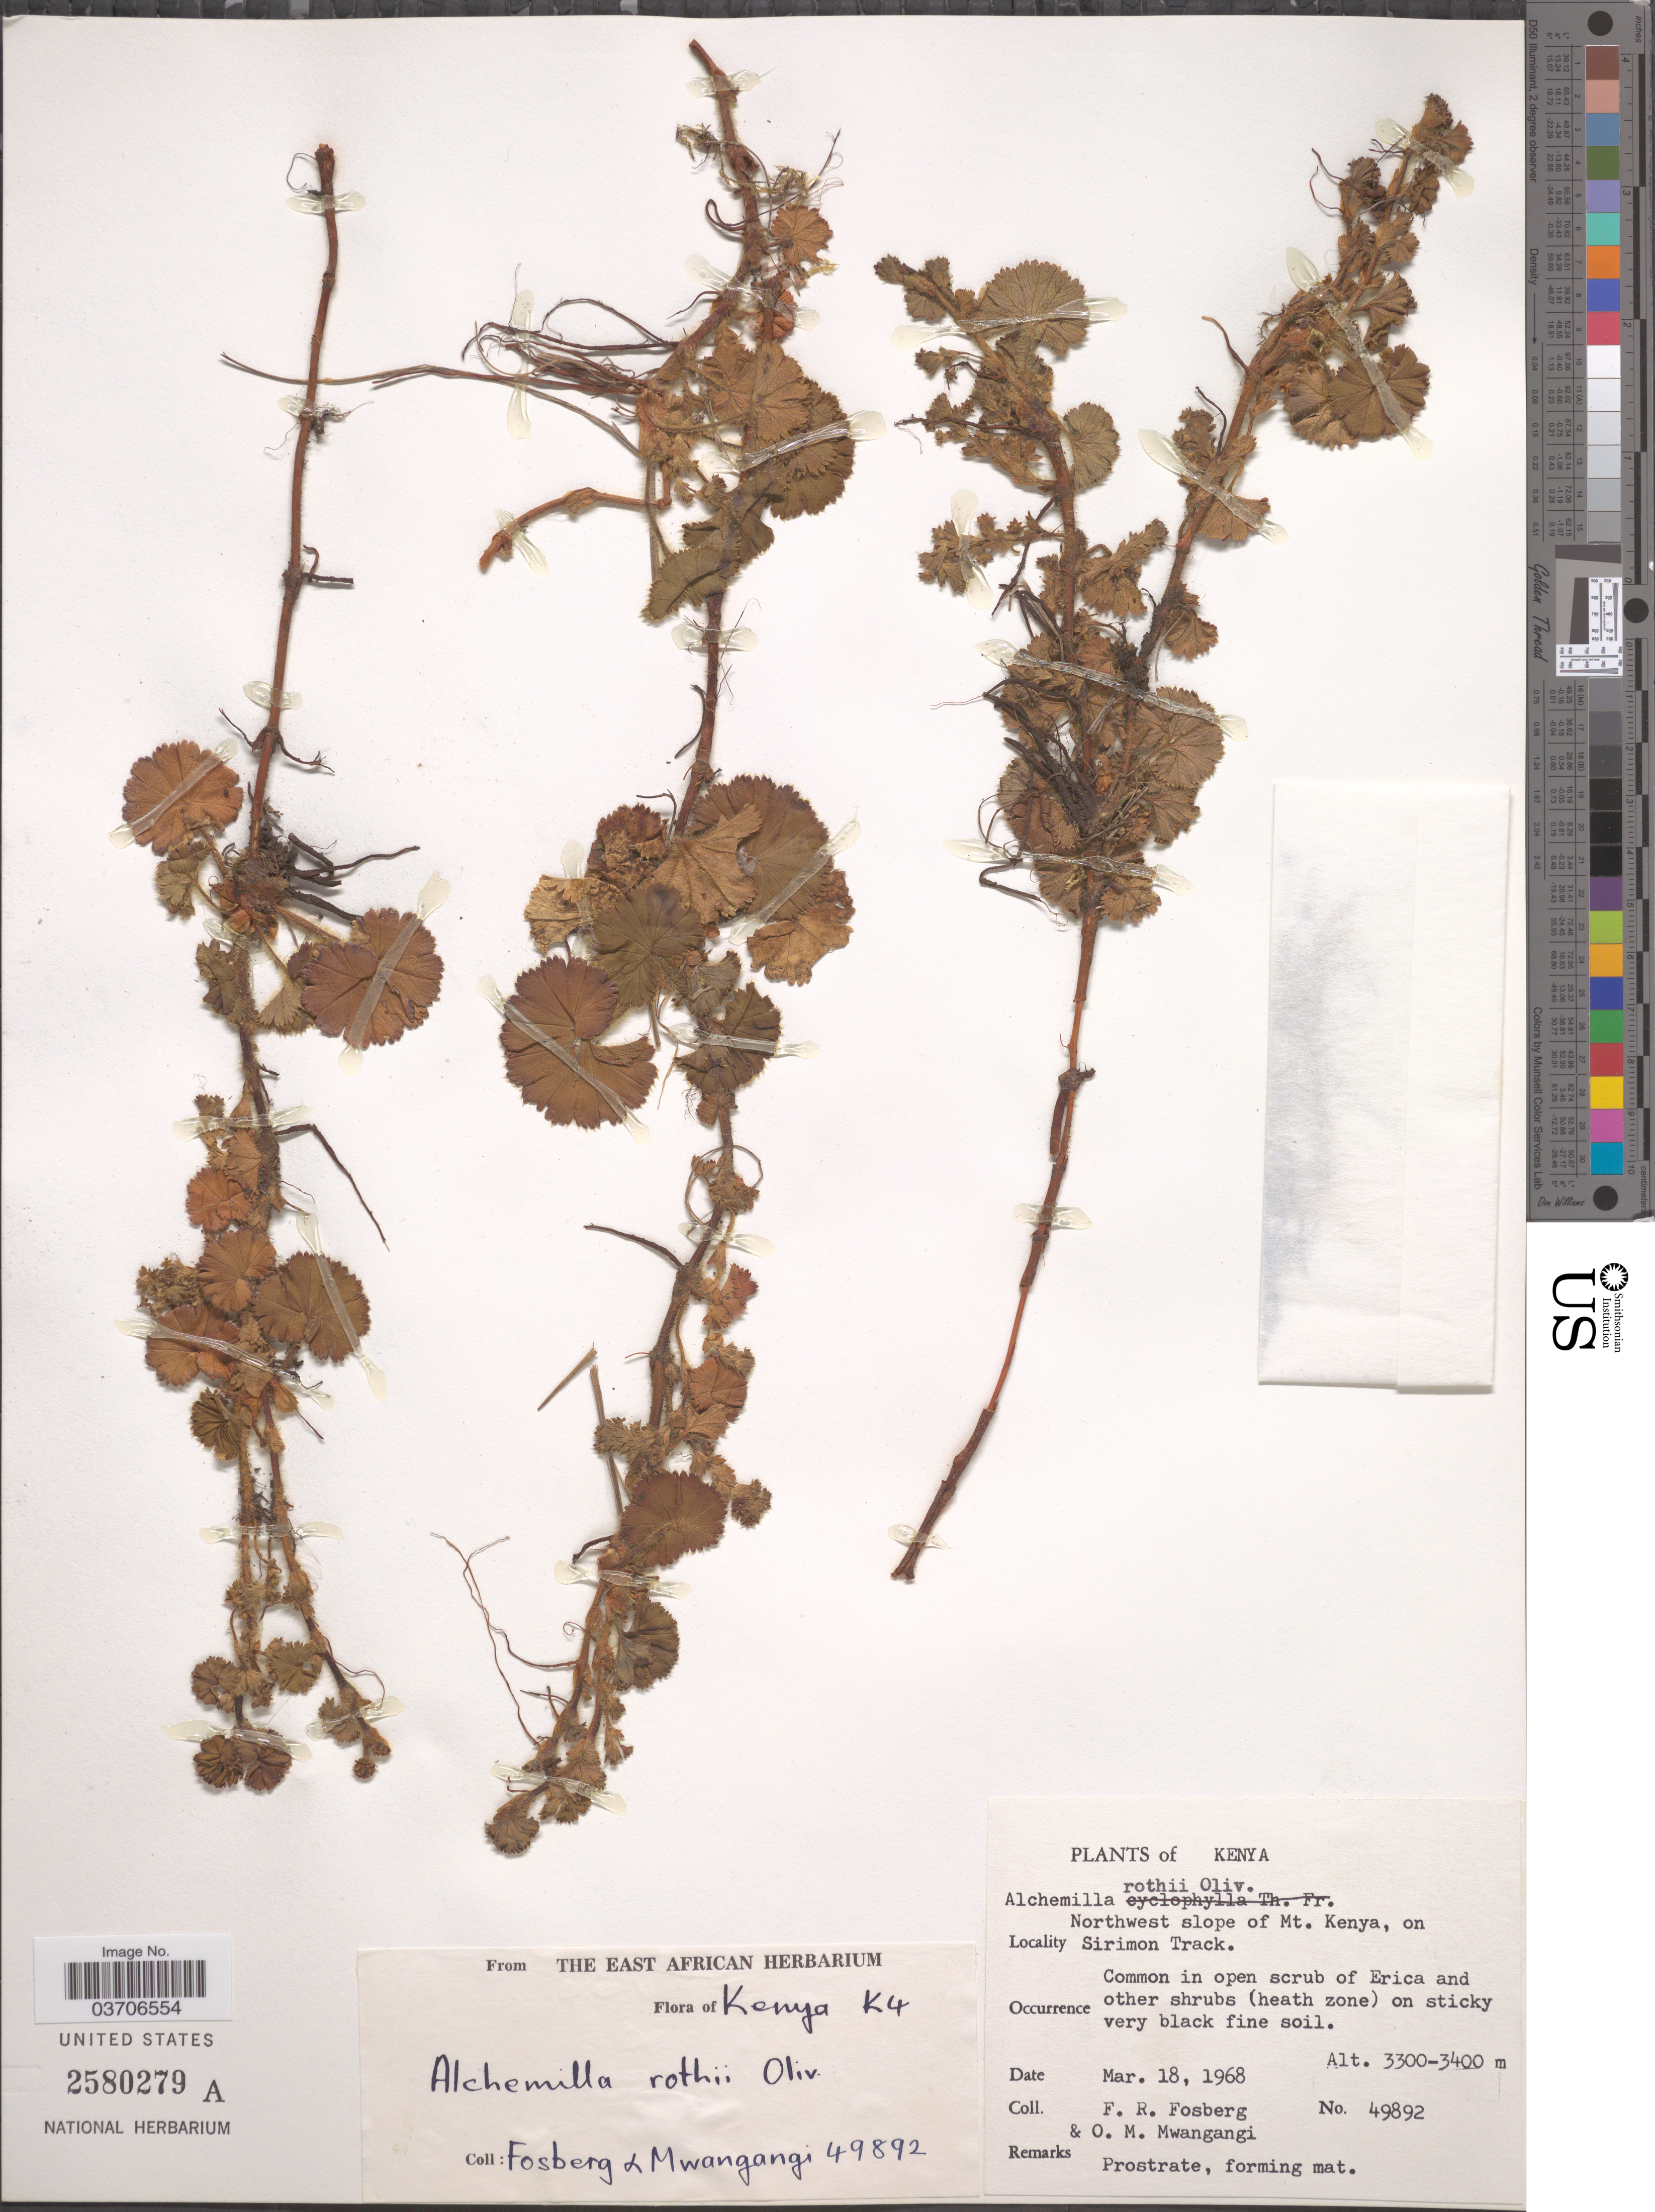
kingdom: Plantae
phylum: Tracheophyta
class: Magnoliopsida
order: Rosales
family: Rosaceae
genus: Alchemilla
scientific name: Alchemilla rothii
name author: Oliv.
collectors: F. R. Fosberg & O. M. Mwangangi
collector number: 49892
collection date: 1968-03-18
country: Kenya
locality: Kenya K4. Northwest slope of Mt. Kenya, on Sirimon Track.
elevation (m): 3300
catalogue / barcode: US 2580279A